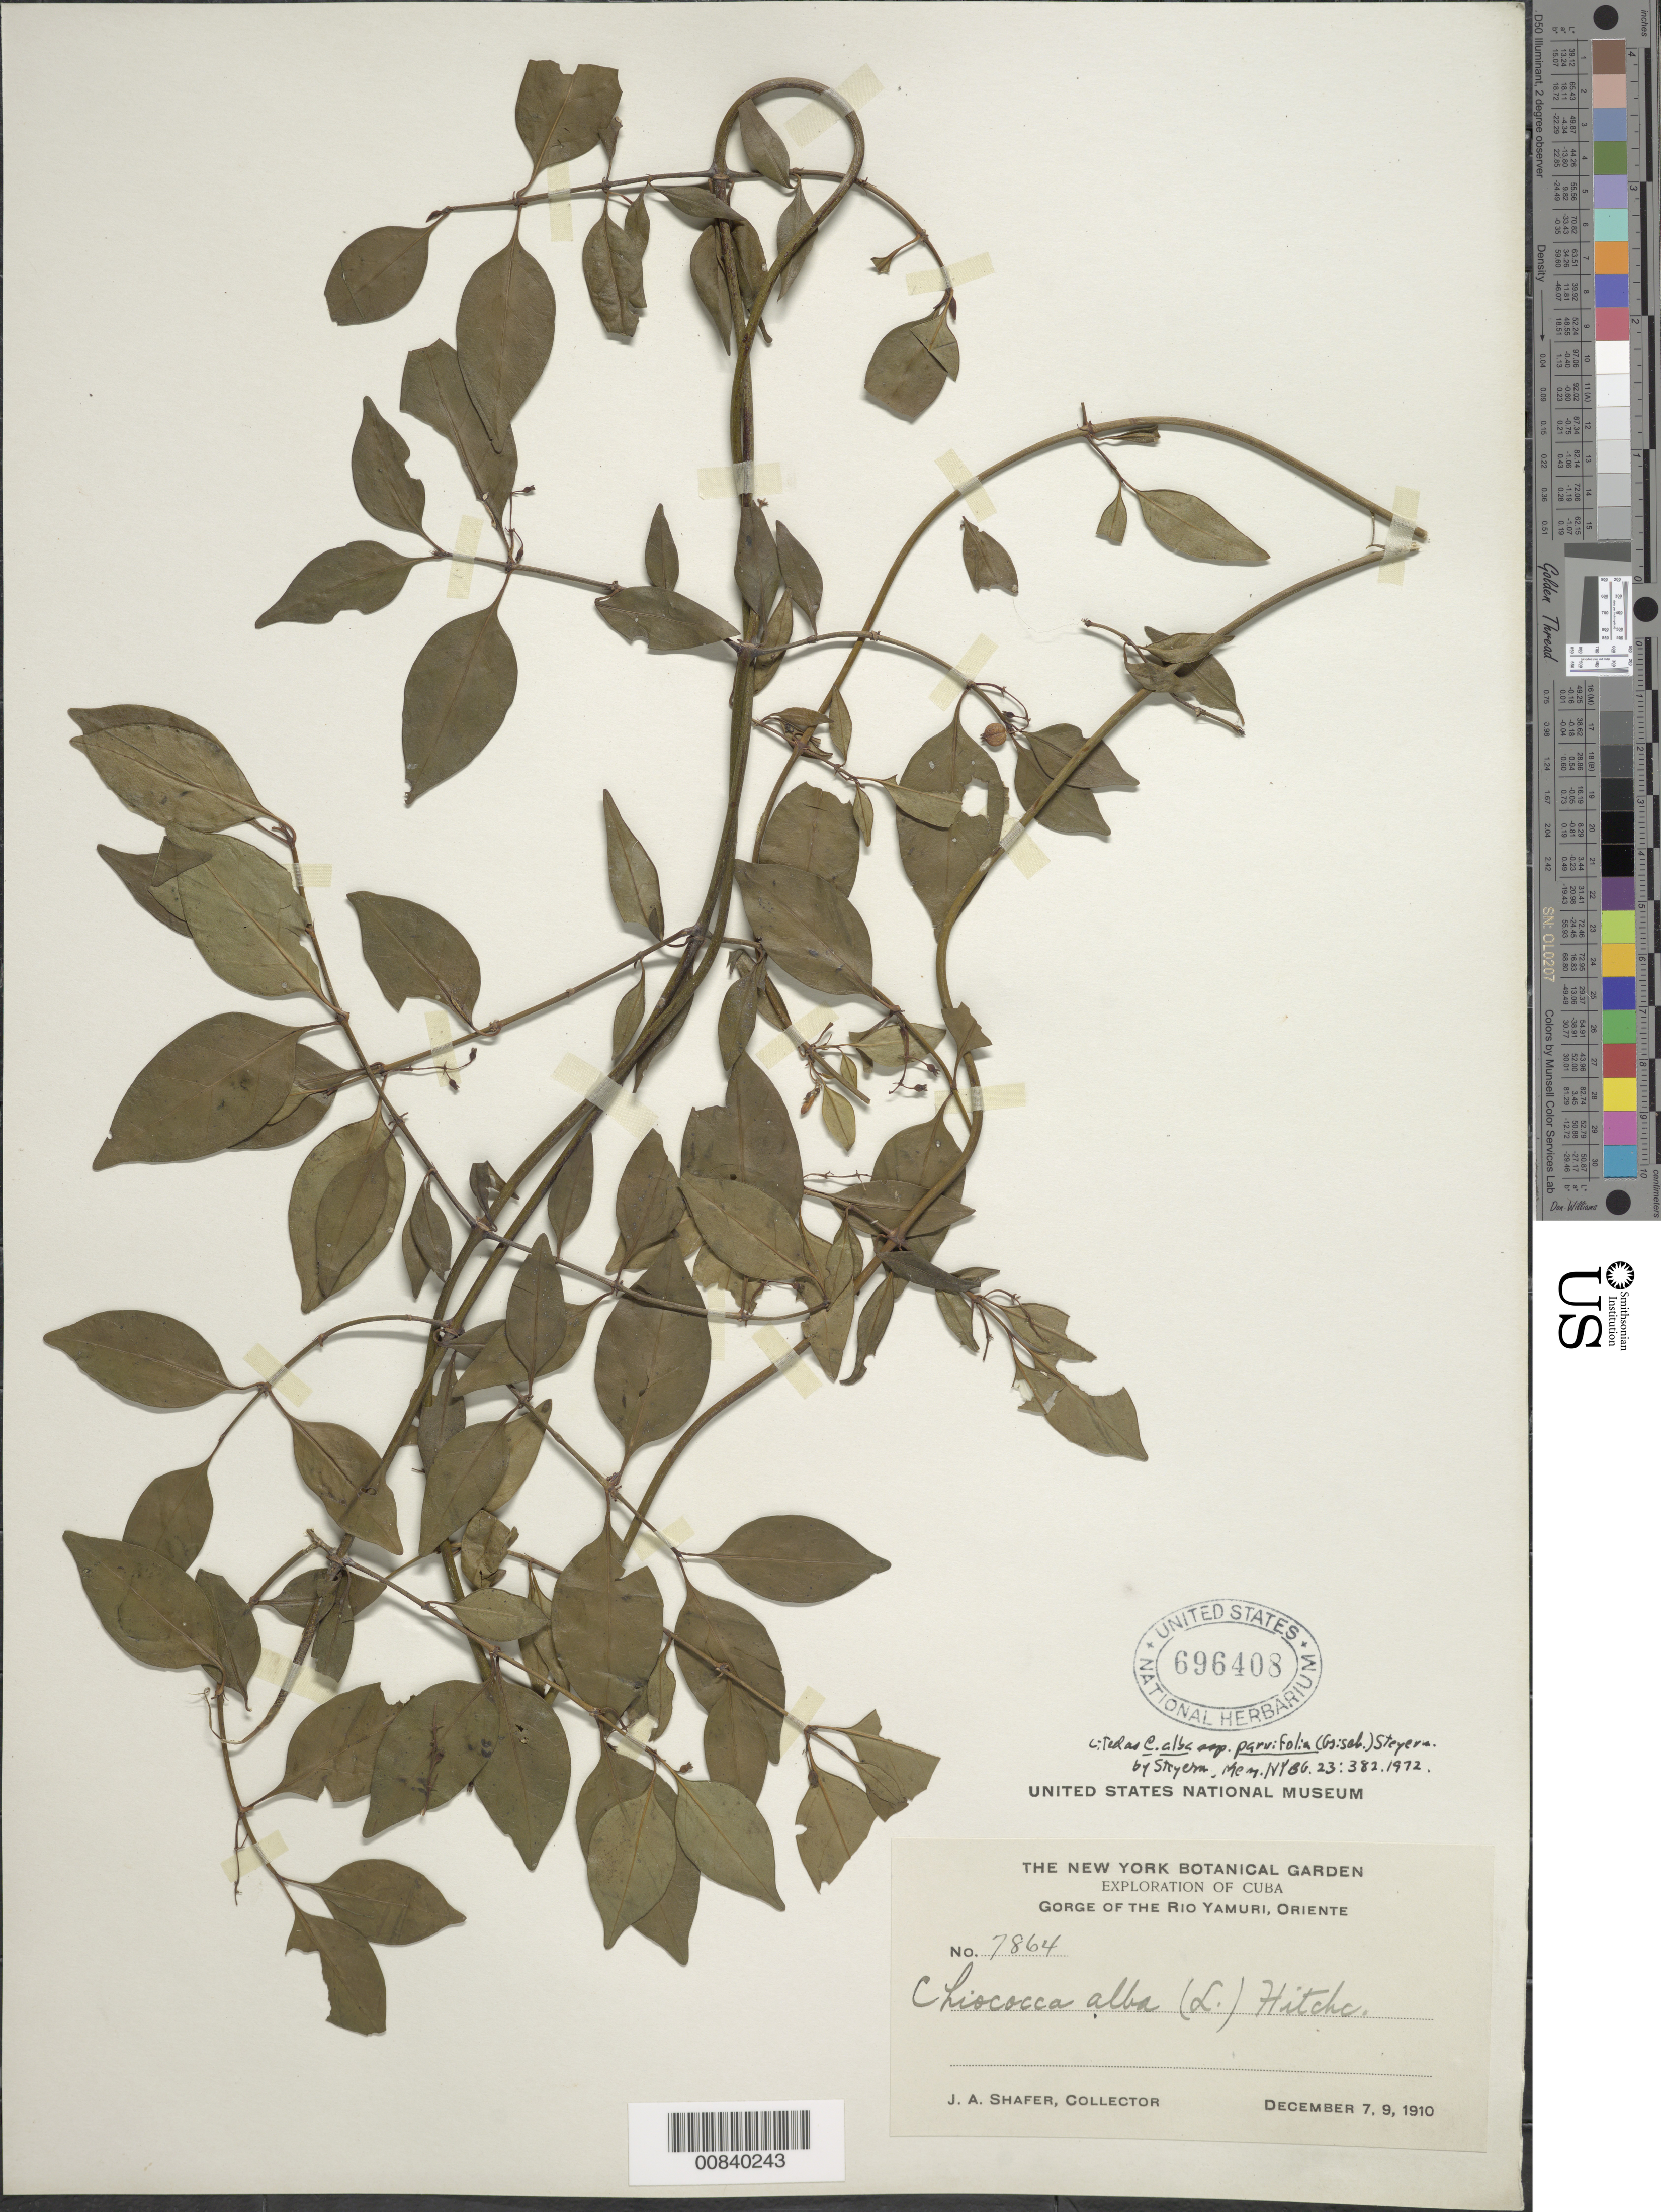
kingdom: Plantae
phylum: Tracheophyta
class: Magnoliopsida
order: Gentianales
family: Rubiaceae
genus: Chiococca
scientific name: Chiococca alba subsp. alba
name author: (L.) Hitchc.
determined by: Steyermark, Julian A., (VEN)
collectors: J. A. Shafer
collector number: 7864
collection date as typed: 07 Dec 1910 to 09 Dec 1910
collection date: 1910-12-07/1910-12-09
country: Cuba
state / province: Oriente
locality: Gorge of the Rio Yamuri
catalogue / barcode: US 696408